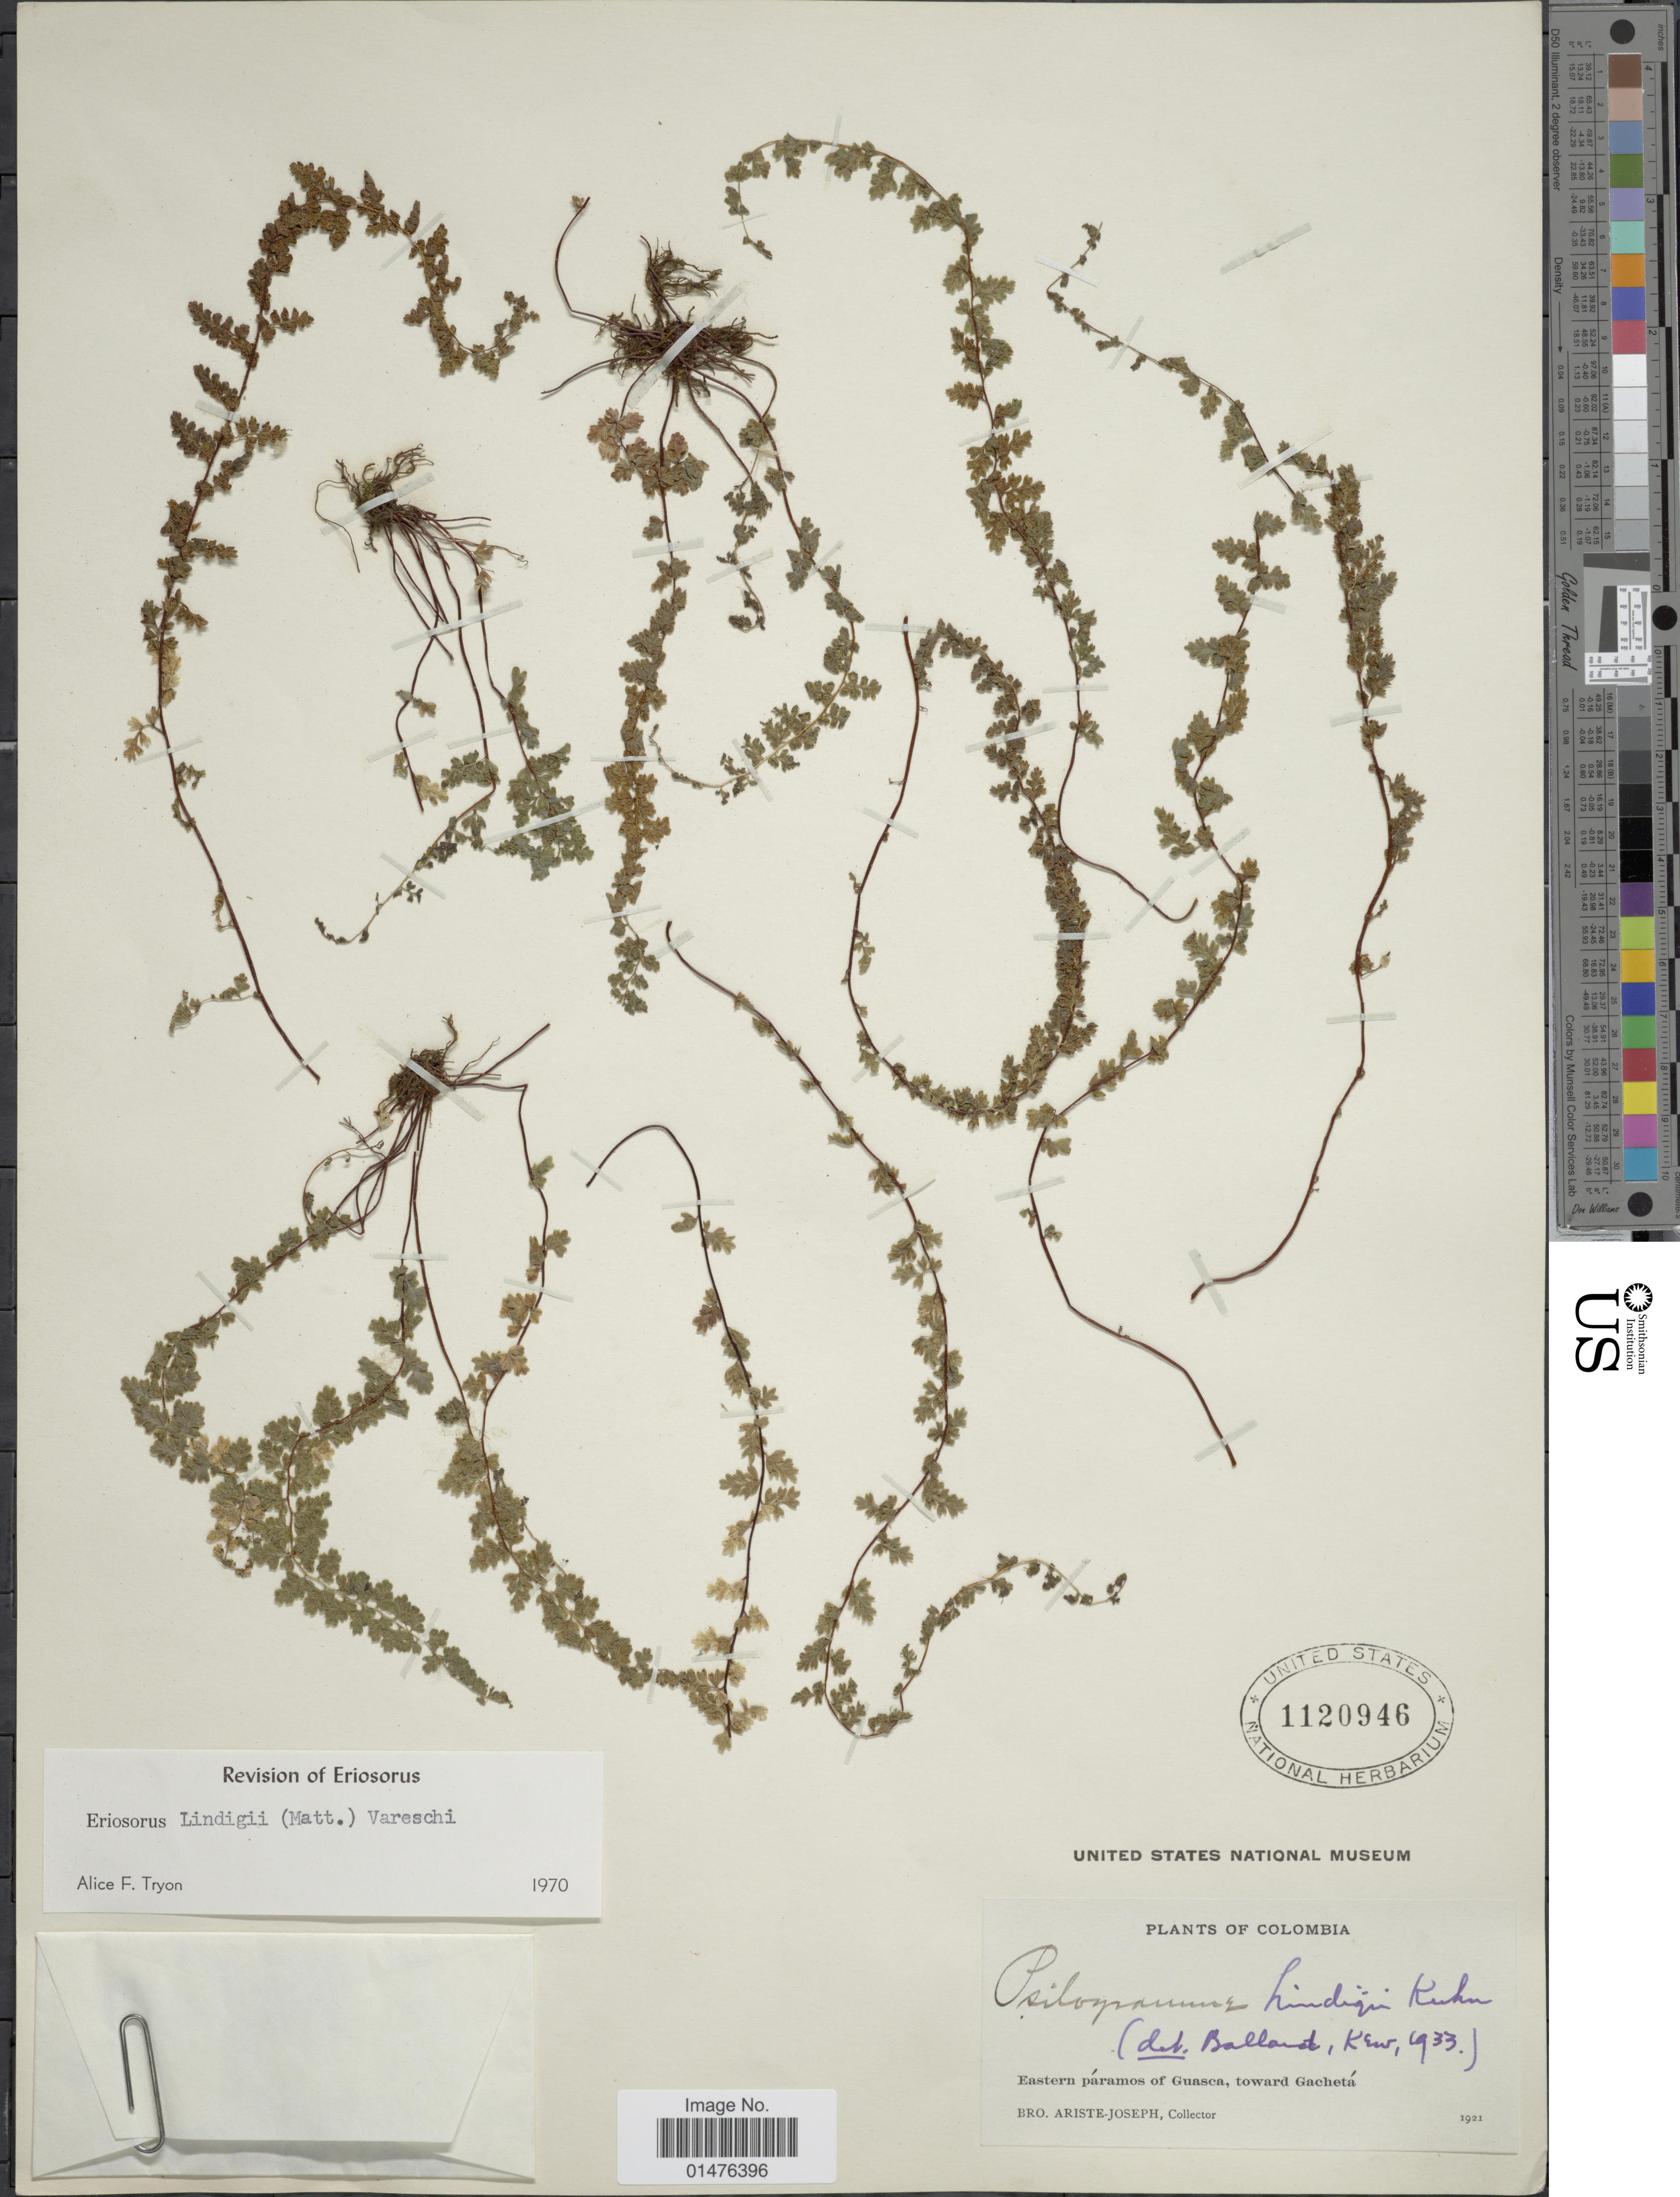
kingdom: Plantae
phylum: Tracheophyta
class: Polypodiopsida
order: Polypodiales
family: Pteridaceae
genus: Jamesonia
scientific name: Jamesonia lindigii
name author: (Mett.) Christenh.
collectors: Bro. Ariste-Joseph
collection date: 1921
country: Colombia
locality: Eastern páramos of Guasca, toward Gachetá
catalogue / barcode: US 1120946